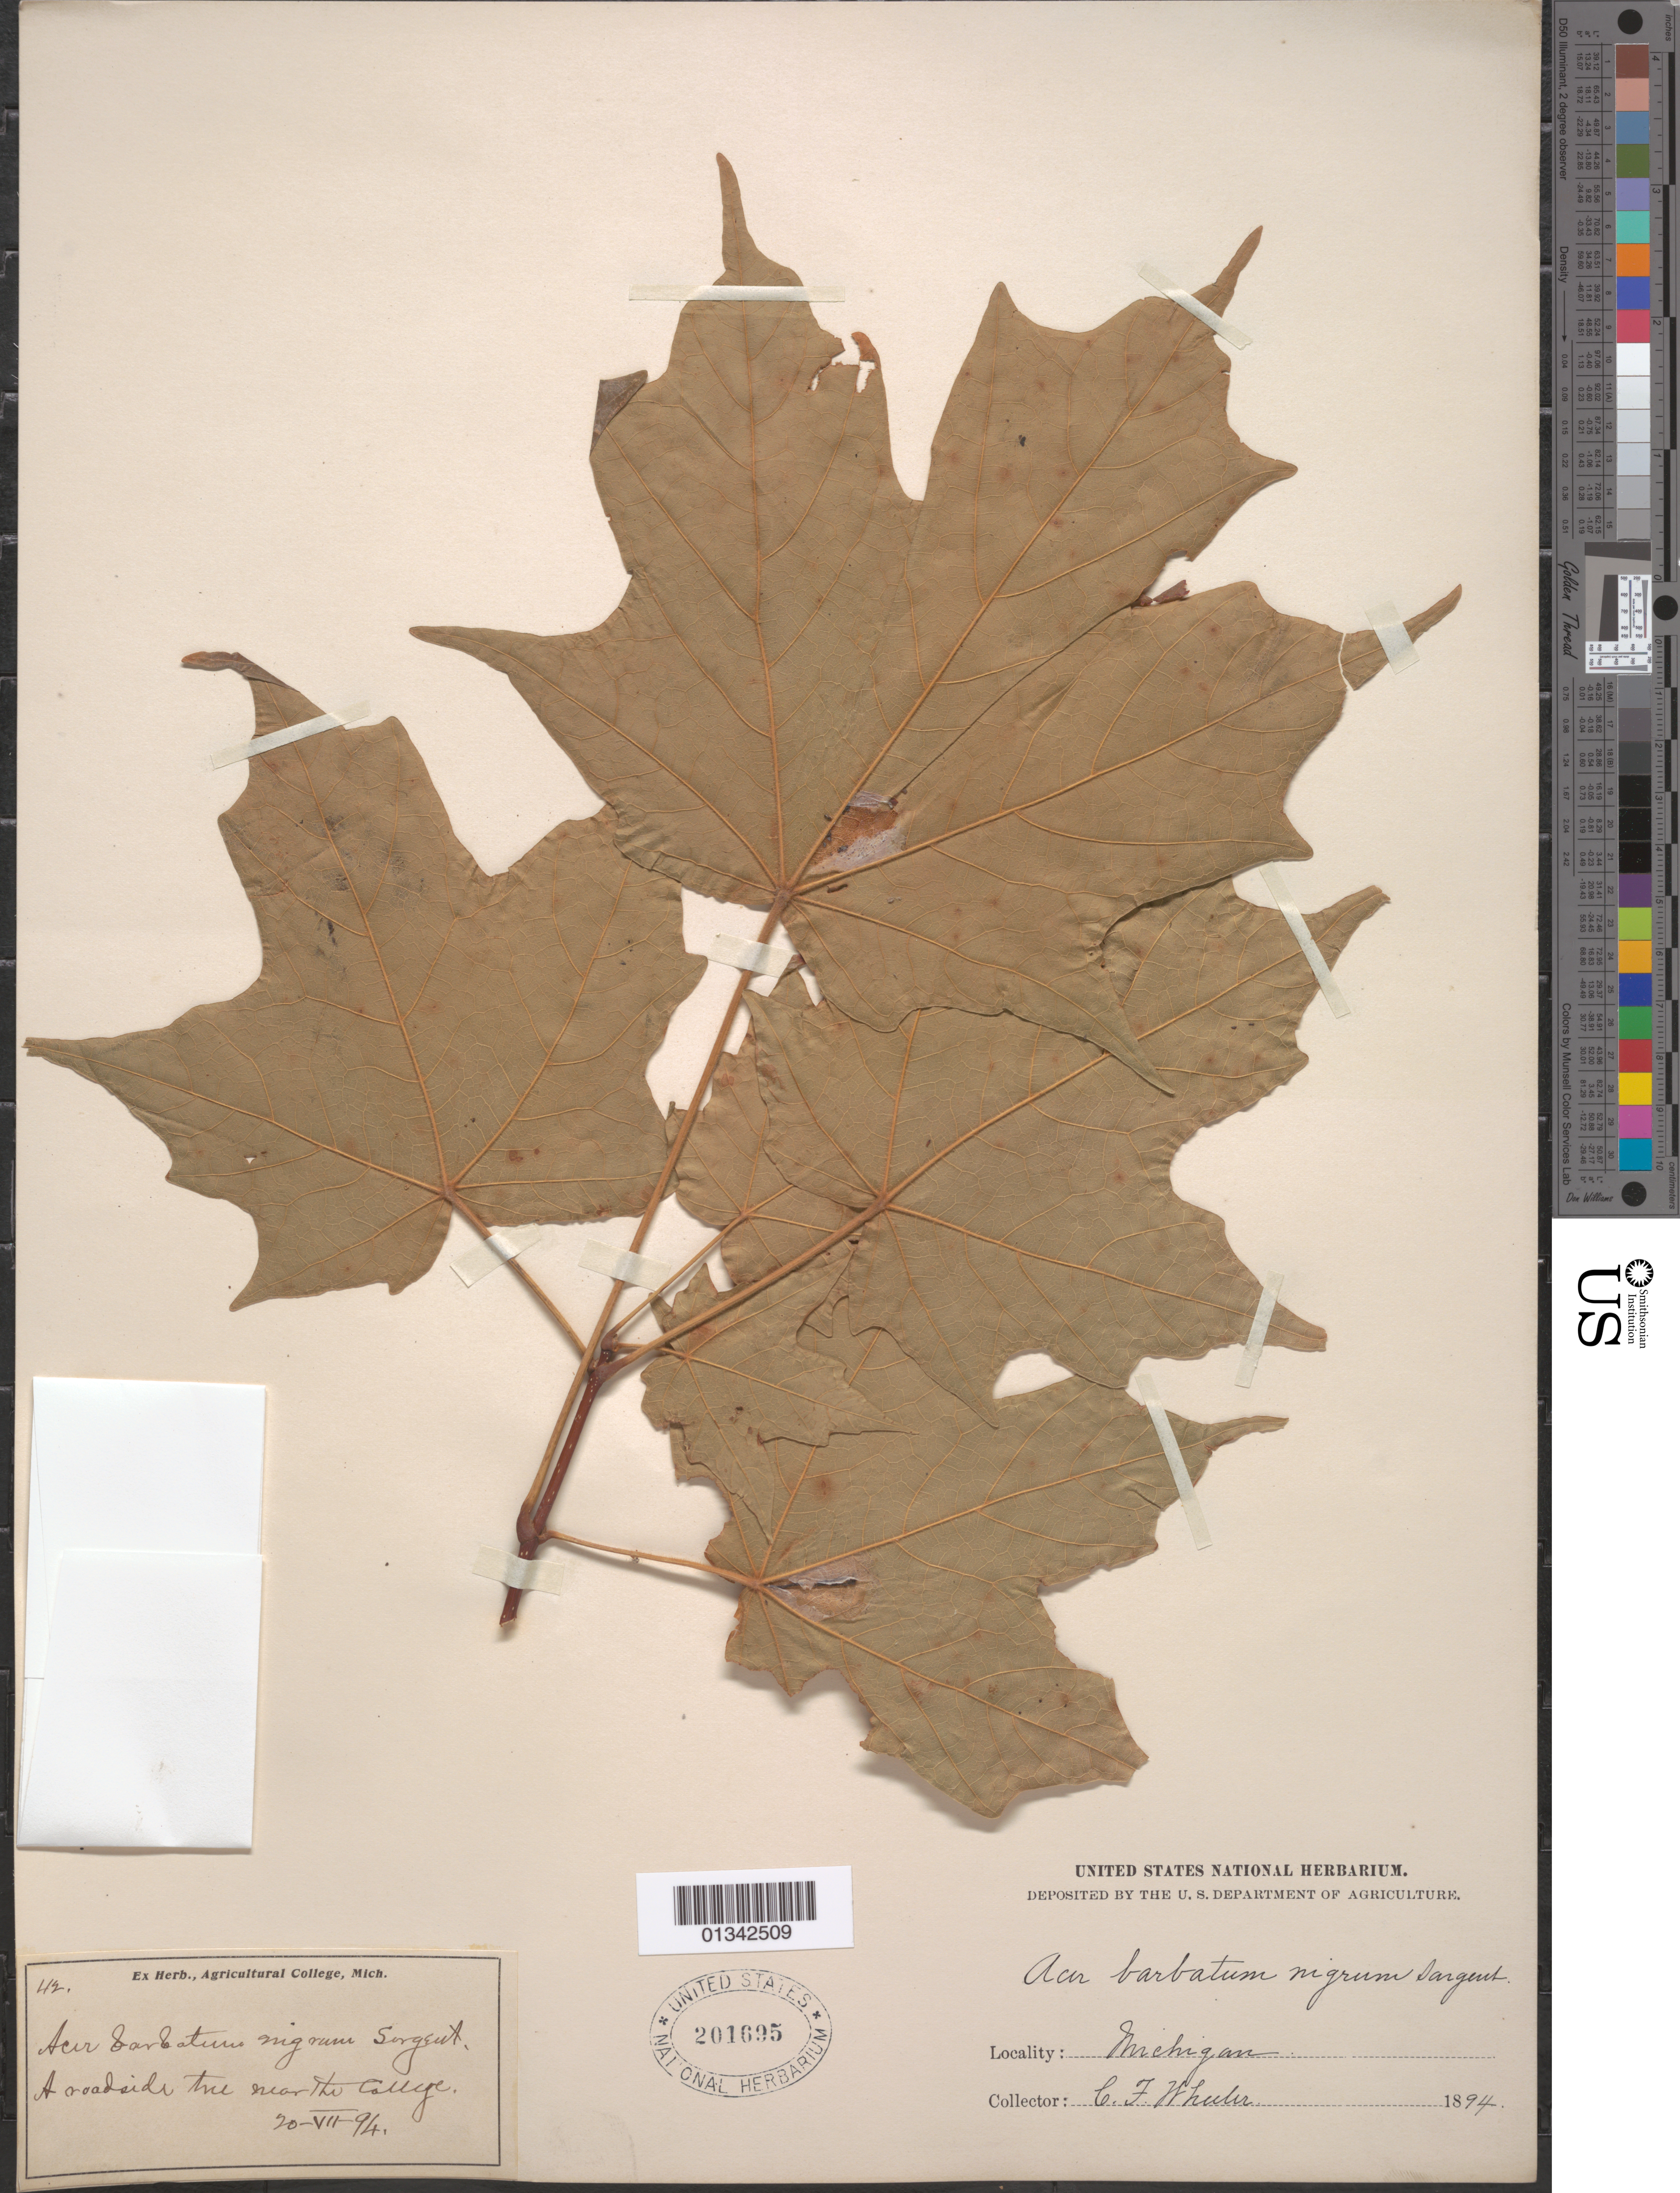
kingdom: Plantae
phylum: Tracheophyta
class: Magnoliopsida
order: Sapindales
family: Sapindaceae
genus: Acer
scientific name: Acer saccharum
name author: Marshall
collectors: C. Wheeler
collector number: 42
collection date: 1894-07-20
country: United States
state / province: Michigan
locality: Agricultural College [E. Lansing?], roadside near the college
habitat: Roadside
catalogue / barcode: US 201695